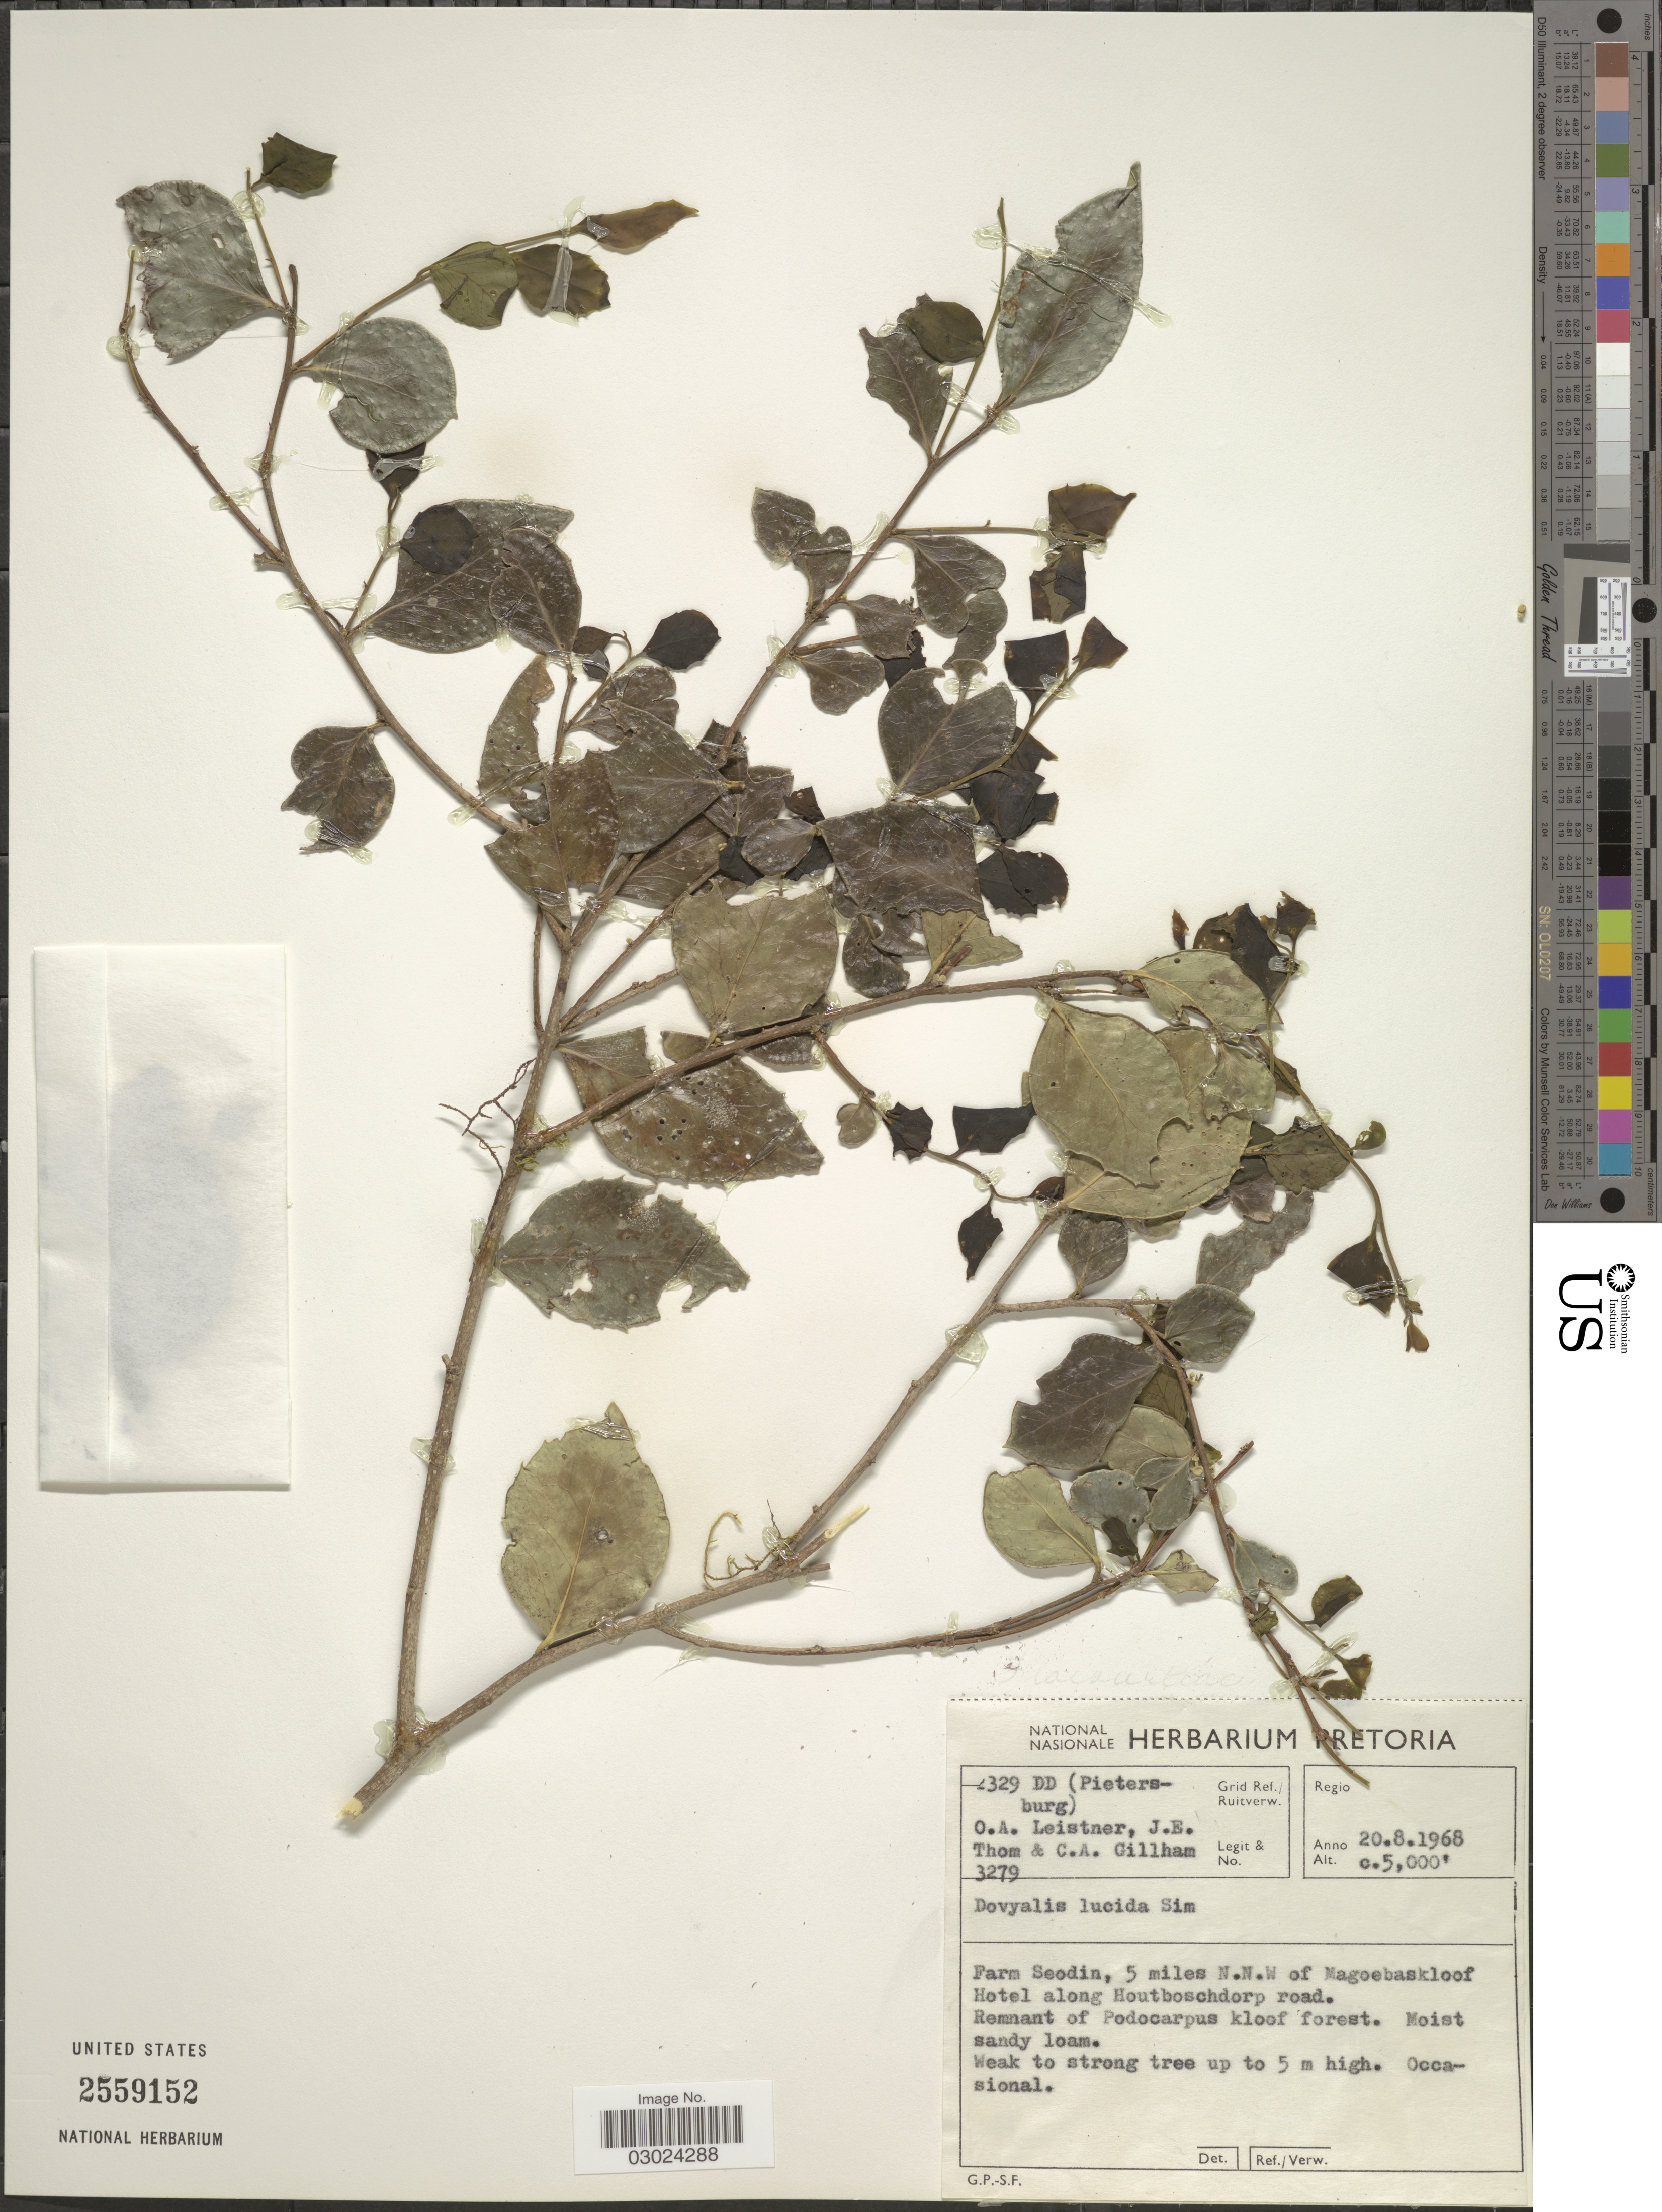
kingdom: Plantae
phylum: Tracheophyta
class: Magnoliopsida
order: Malpighiales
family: Salicaceae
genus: Dovyalis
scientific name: Dovyalis lucida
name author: Sim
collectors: O. A. Leistner, J. Thom & C. Gillham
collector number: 3279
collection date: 1968-08-20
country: South Africa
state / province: Limpopo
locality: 4329 DD (Pietersburg) Grid Ref./ Ruitverw. Farm Seodin, 5 miles N.N.W. of Magoebaskloof Hotel along Houtboschdorp road.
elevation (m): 1524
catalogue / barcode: US 2559152